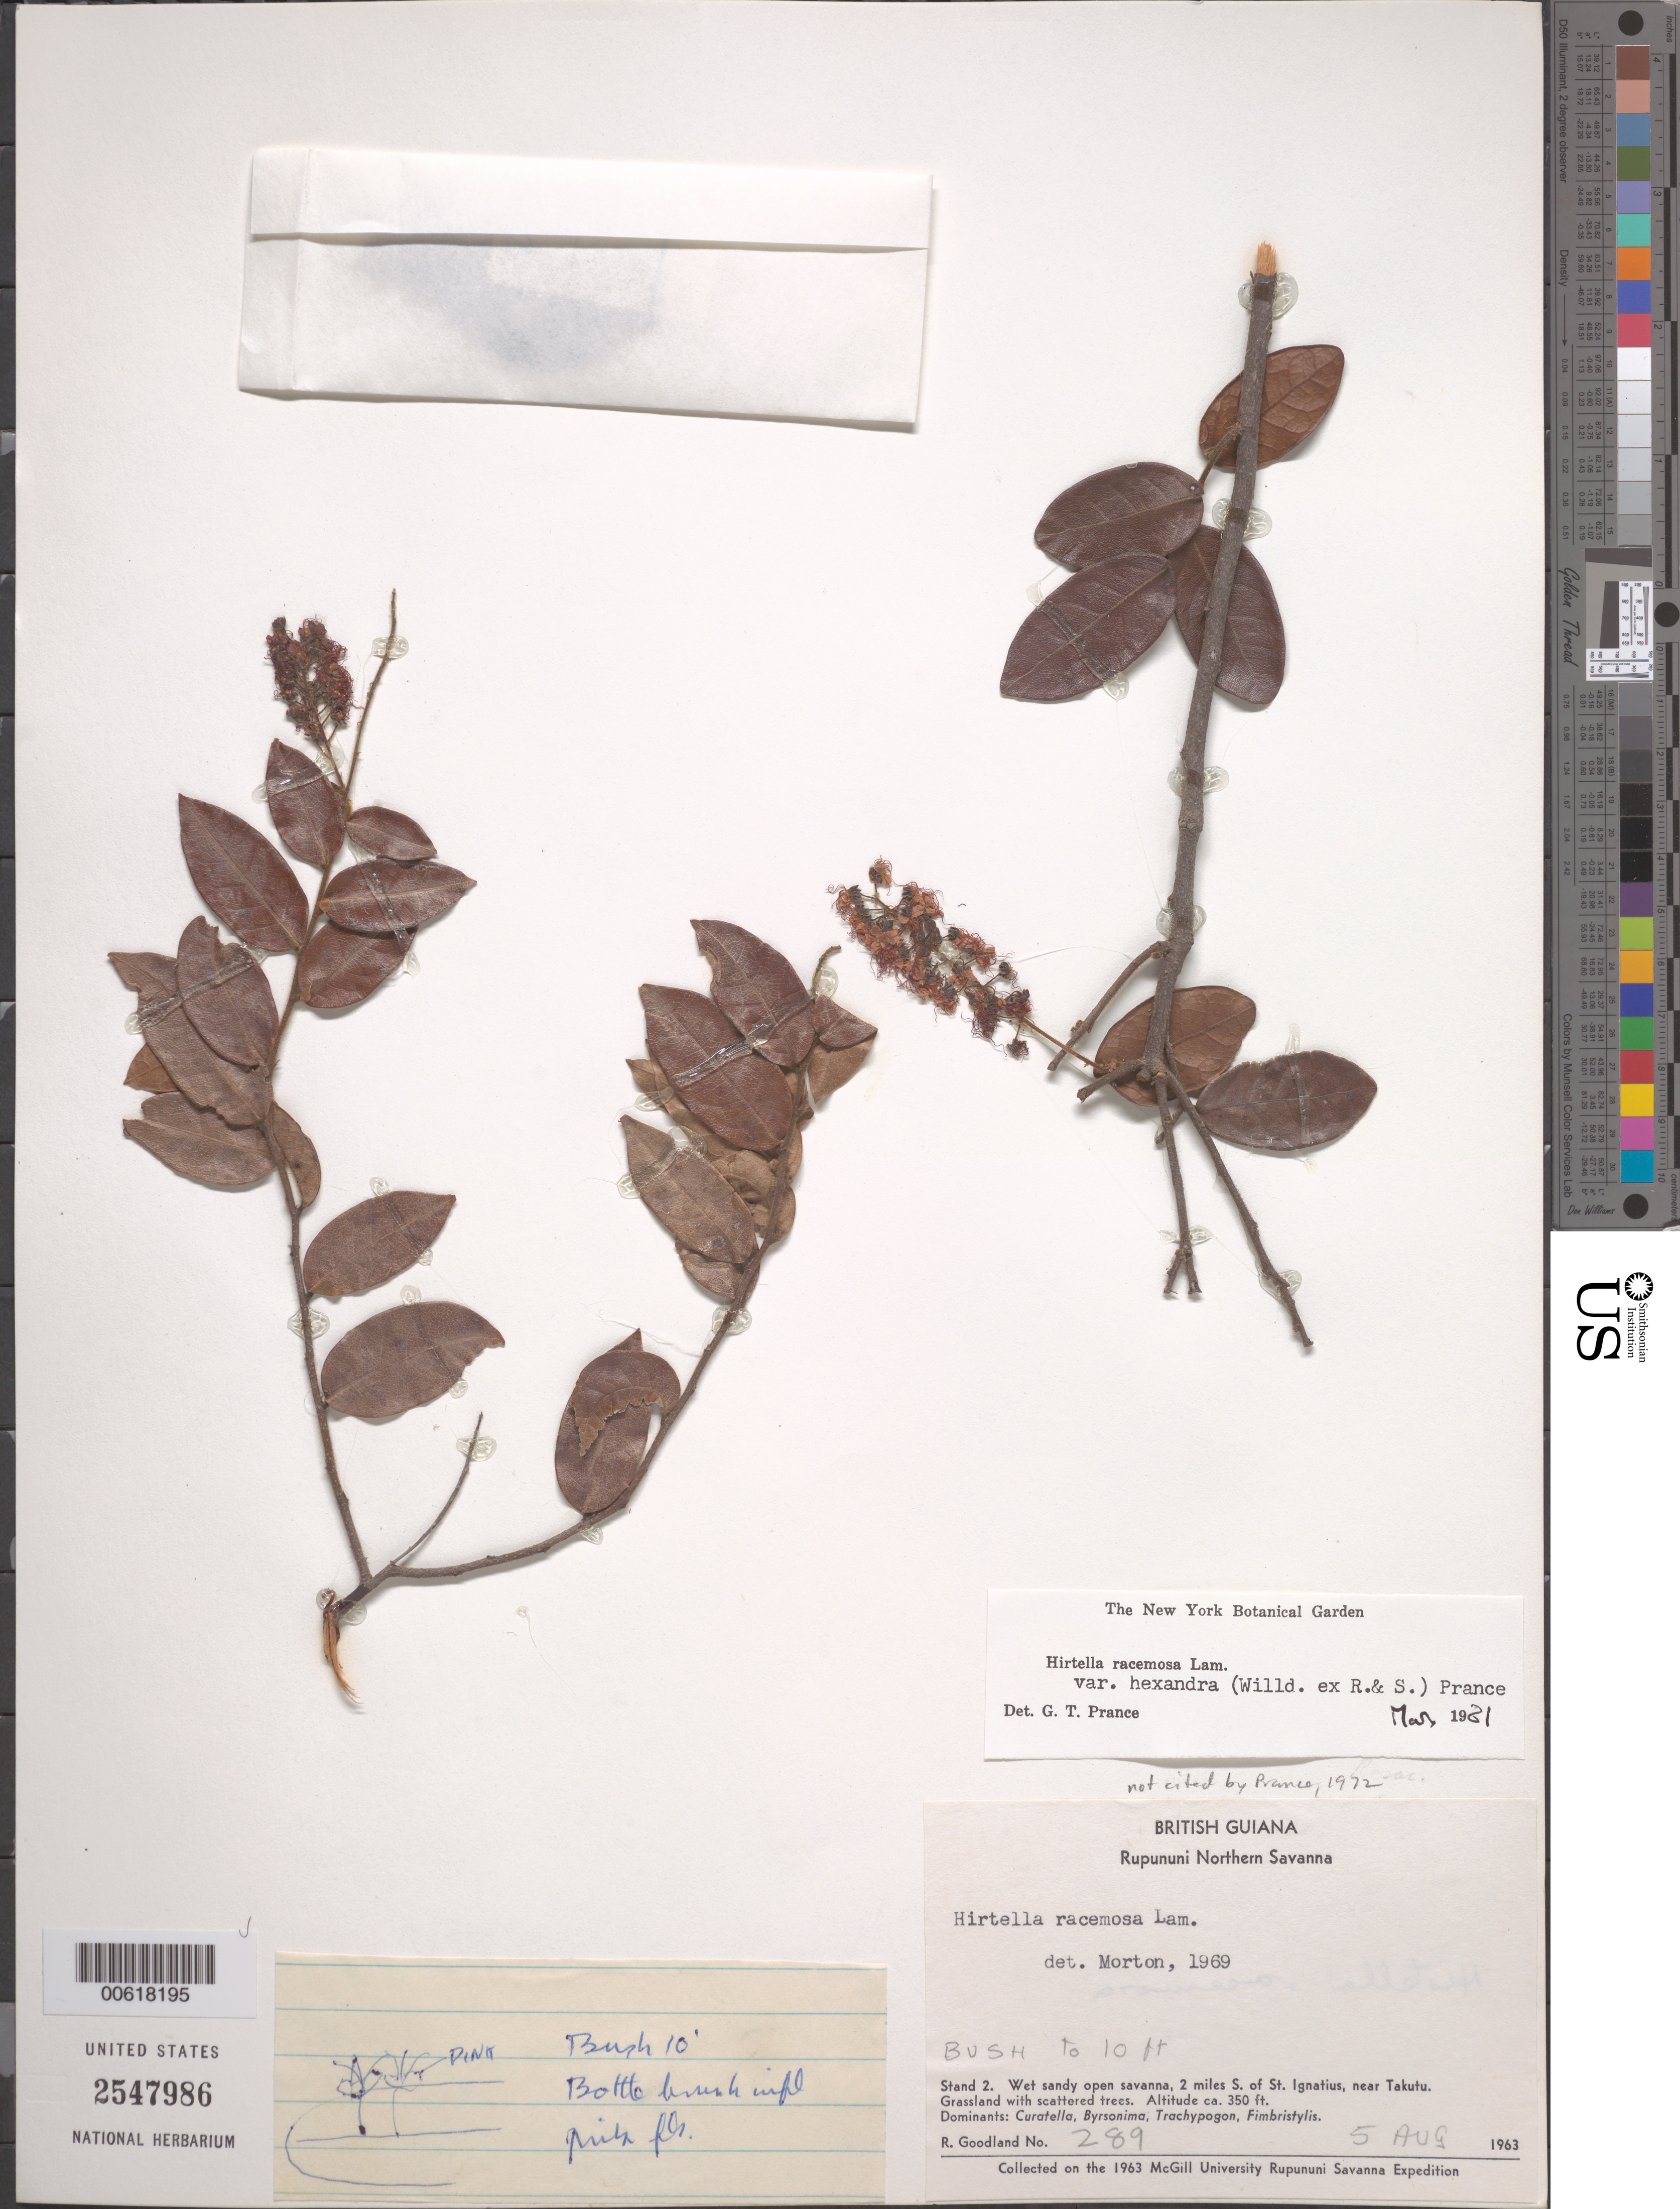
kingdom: Plantae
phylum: Tracheophyta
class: Magnoliopsida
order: Malpighiales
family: Chrysobalanaceae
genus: Hirtella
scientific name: Hirtella racemosa var. hexandra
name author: (Willd. ex Roem. & Schult.) Prance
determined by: Prance, G. T.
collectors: R. Goodland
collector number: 289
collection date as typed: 5-Aug-63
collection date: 1963-08-05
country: Guyana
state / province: U. Takutu-U. Essequibo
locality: Rupununi Northern Savanna, St. Ignatius, 2 mi. S of; near Takutu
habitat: Wet, sandy open savanna. Grassland with scattered trees. Dominants: Curatella, Byrsonima, Trachypogon, Fimbristylis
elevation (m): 107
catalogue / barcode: US 2547986